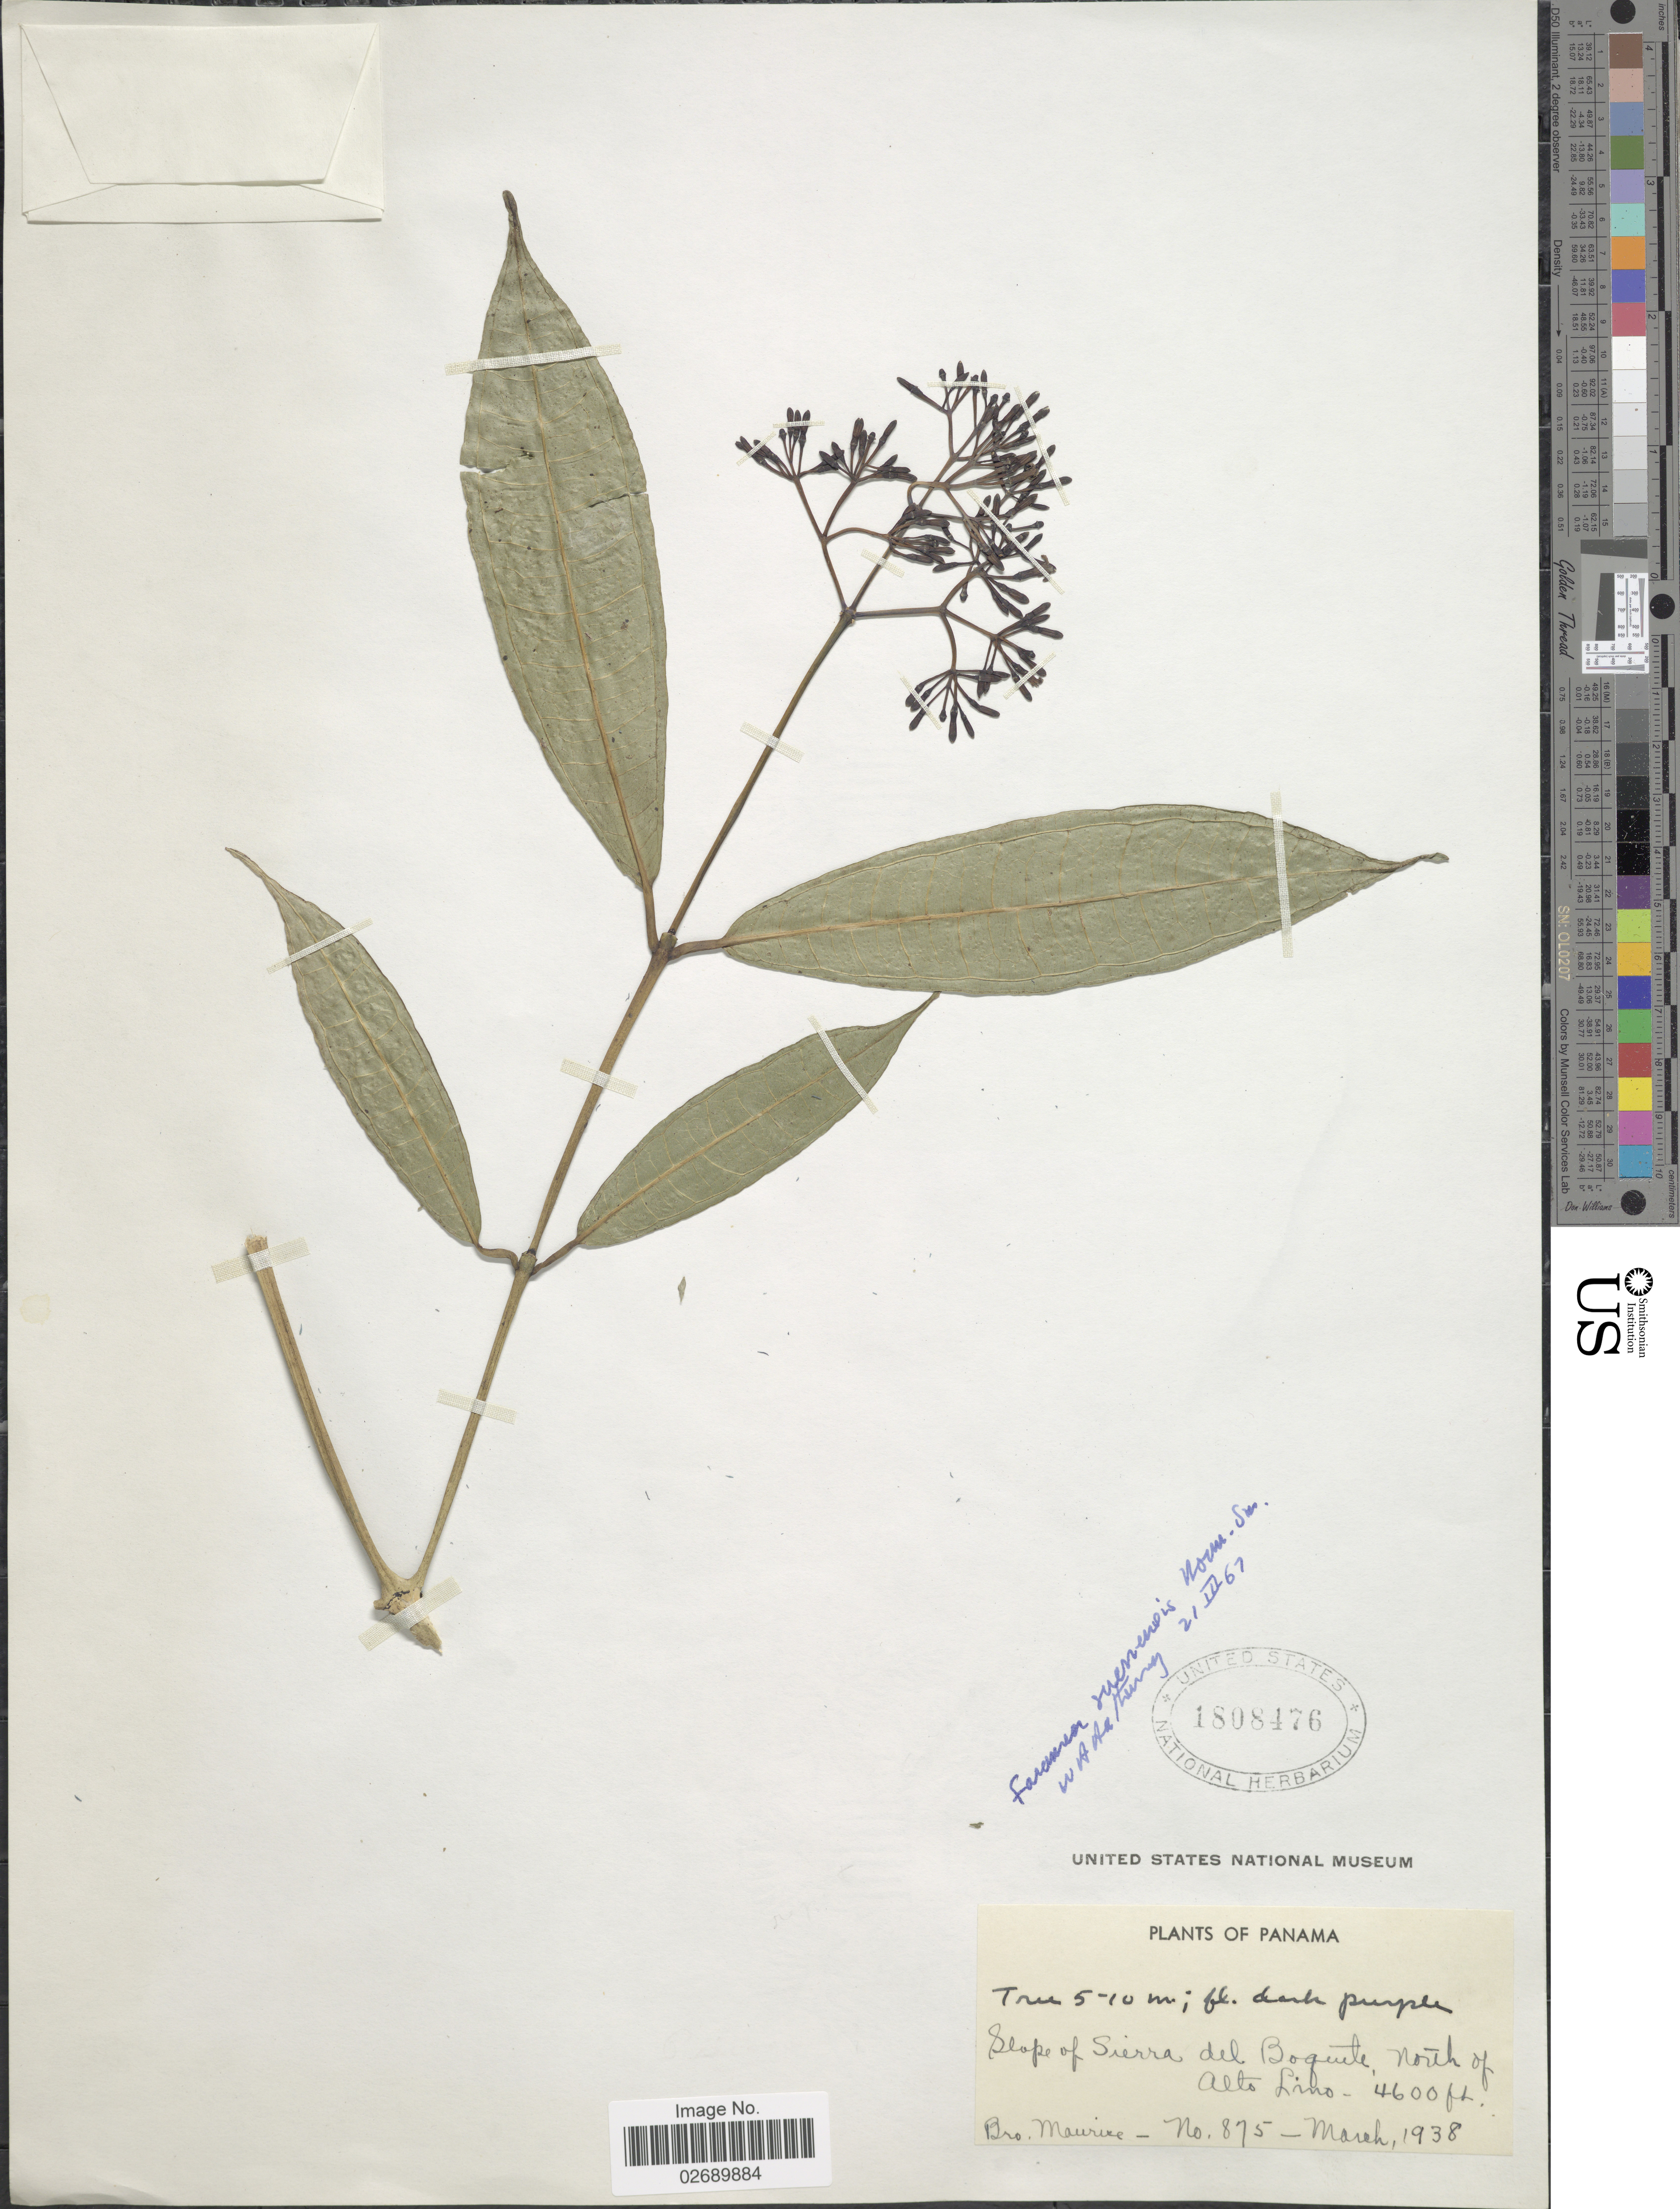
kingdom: Plantae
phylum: Tracheophyta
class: Magnoliopsida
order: Gentianales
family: Rubiaceae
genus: Faramea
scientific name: Faramea suerrensis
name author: (Donn. Sm.) Donn. Sm.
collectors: B. Maurice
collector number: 875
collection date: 1938-03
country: Panama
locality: Slope of Sierra del Boquete North of Alto Lino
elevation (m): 1402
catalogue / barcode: US 1808476